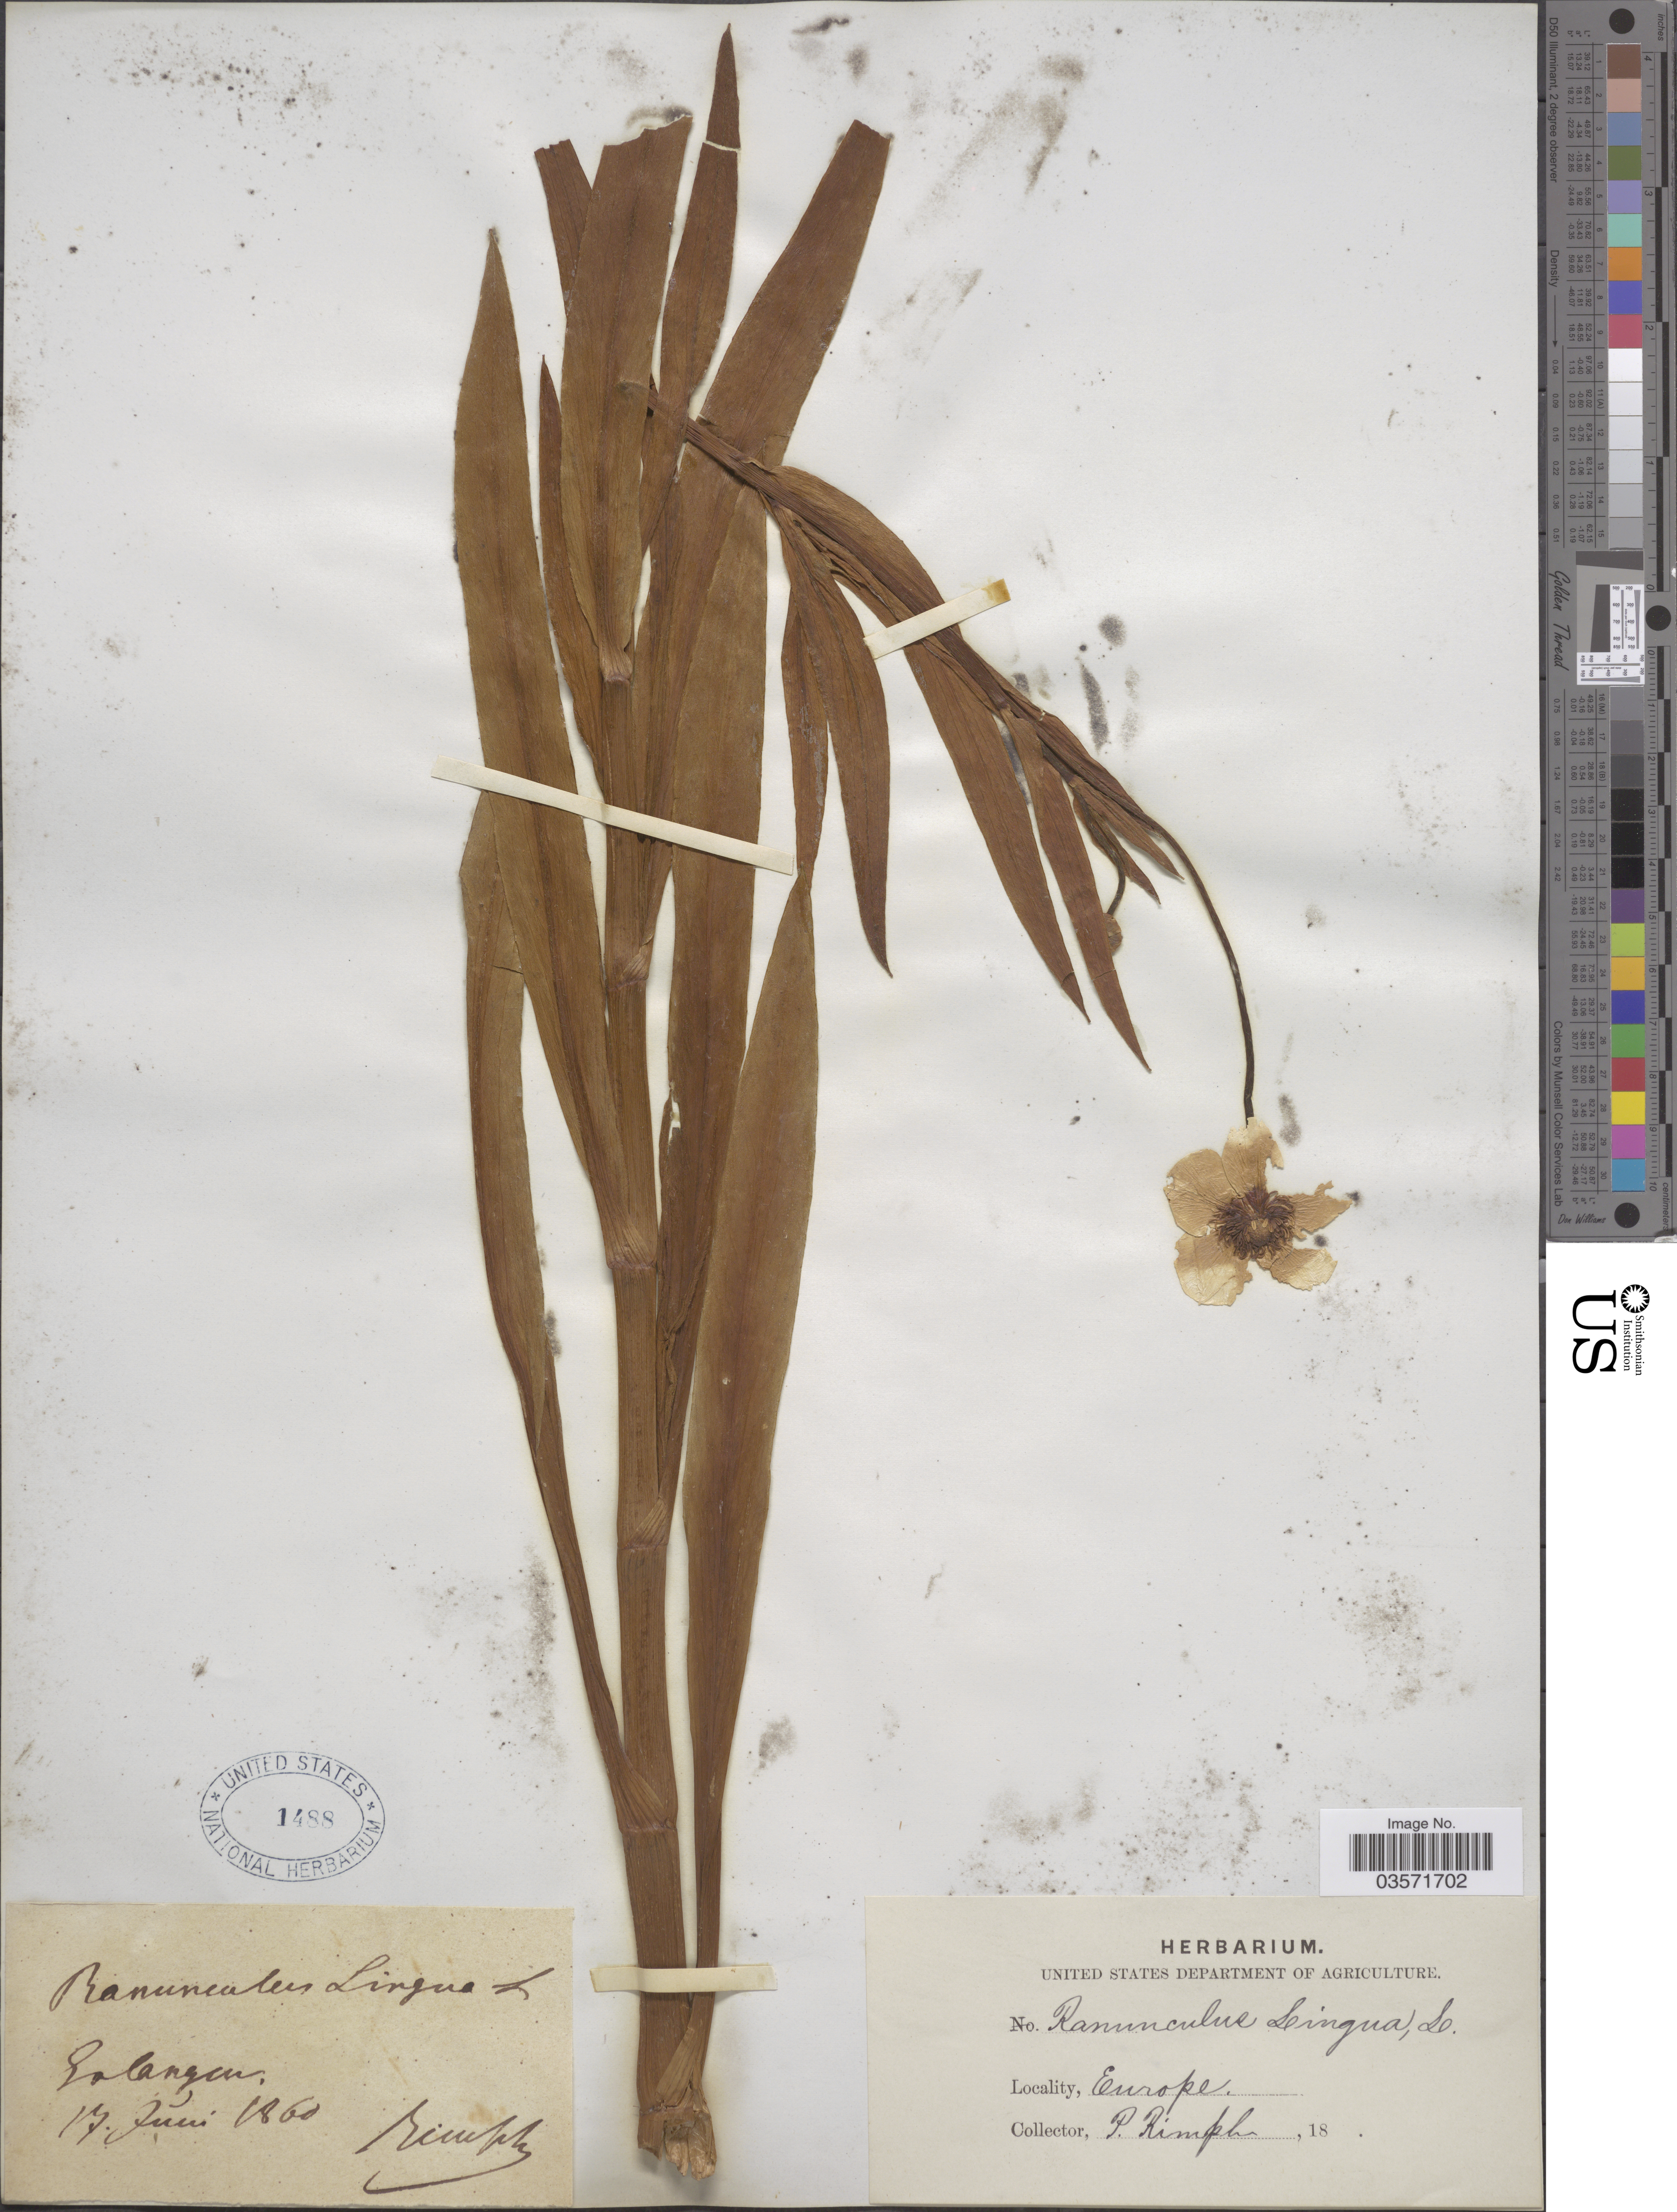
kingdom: Plantae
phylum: Tracheophyta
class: Magnoliopsida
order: Ranunculales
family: Ranunculaceae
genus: Ranunculus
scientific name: Ranunculus lingua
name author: L.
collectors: P. Rimple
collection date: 1860-06-17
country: Germany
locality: Erlangen. Europe.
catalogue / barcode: US 1488